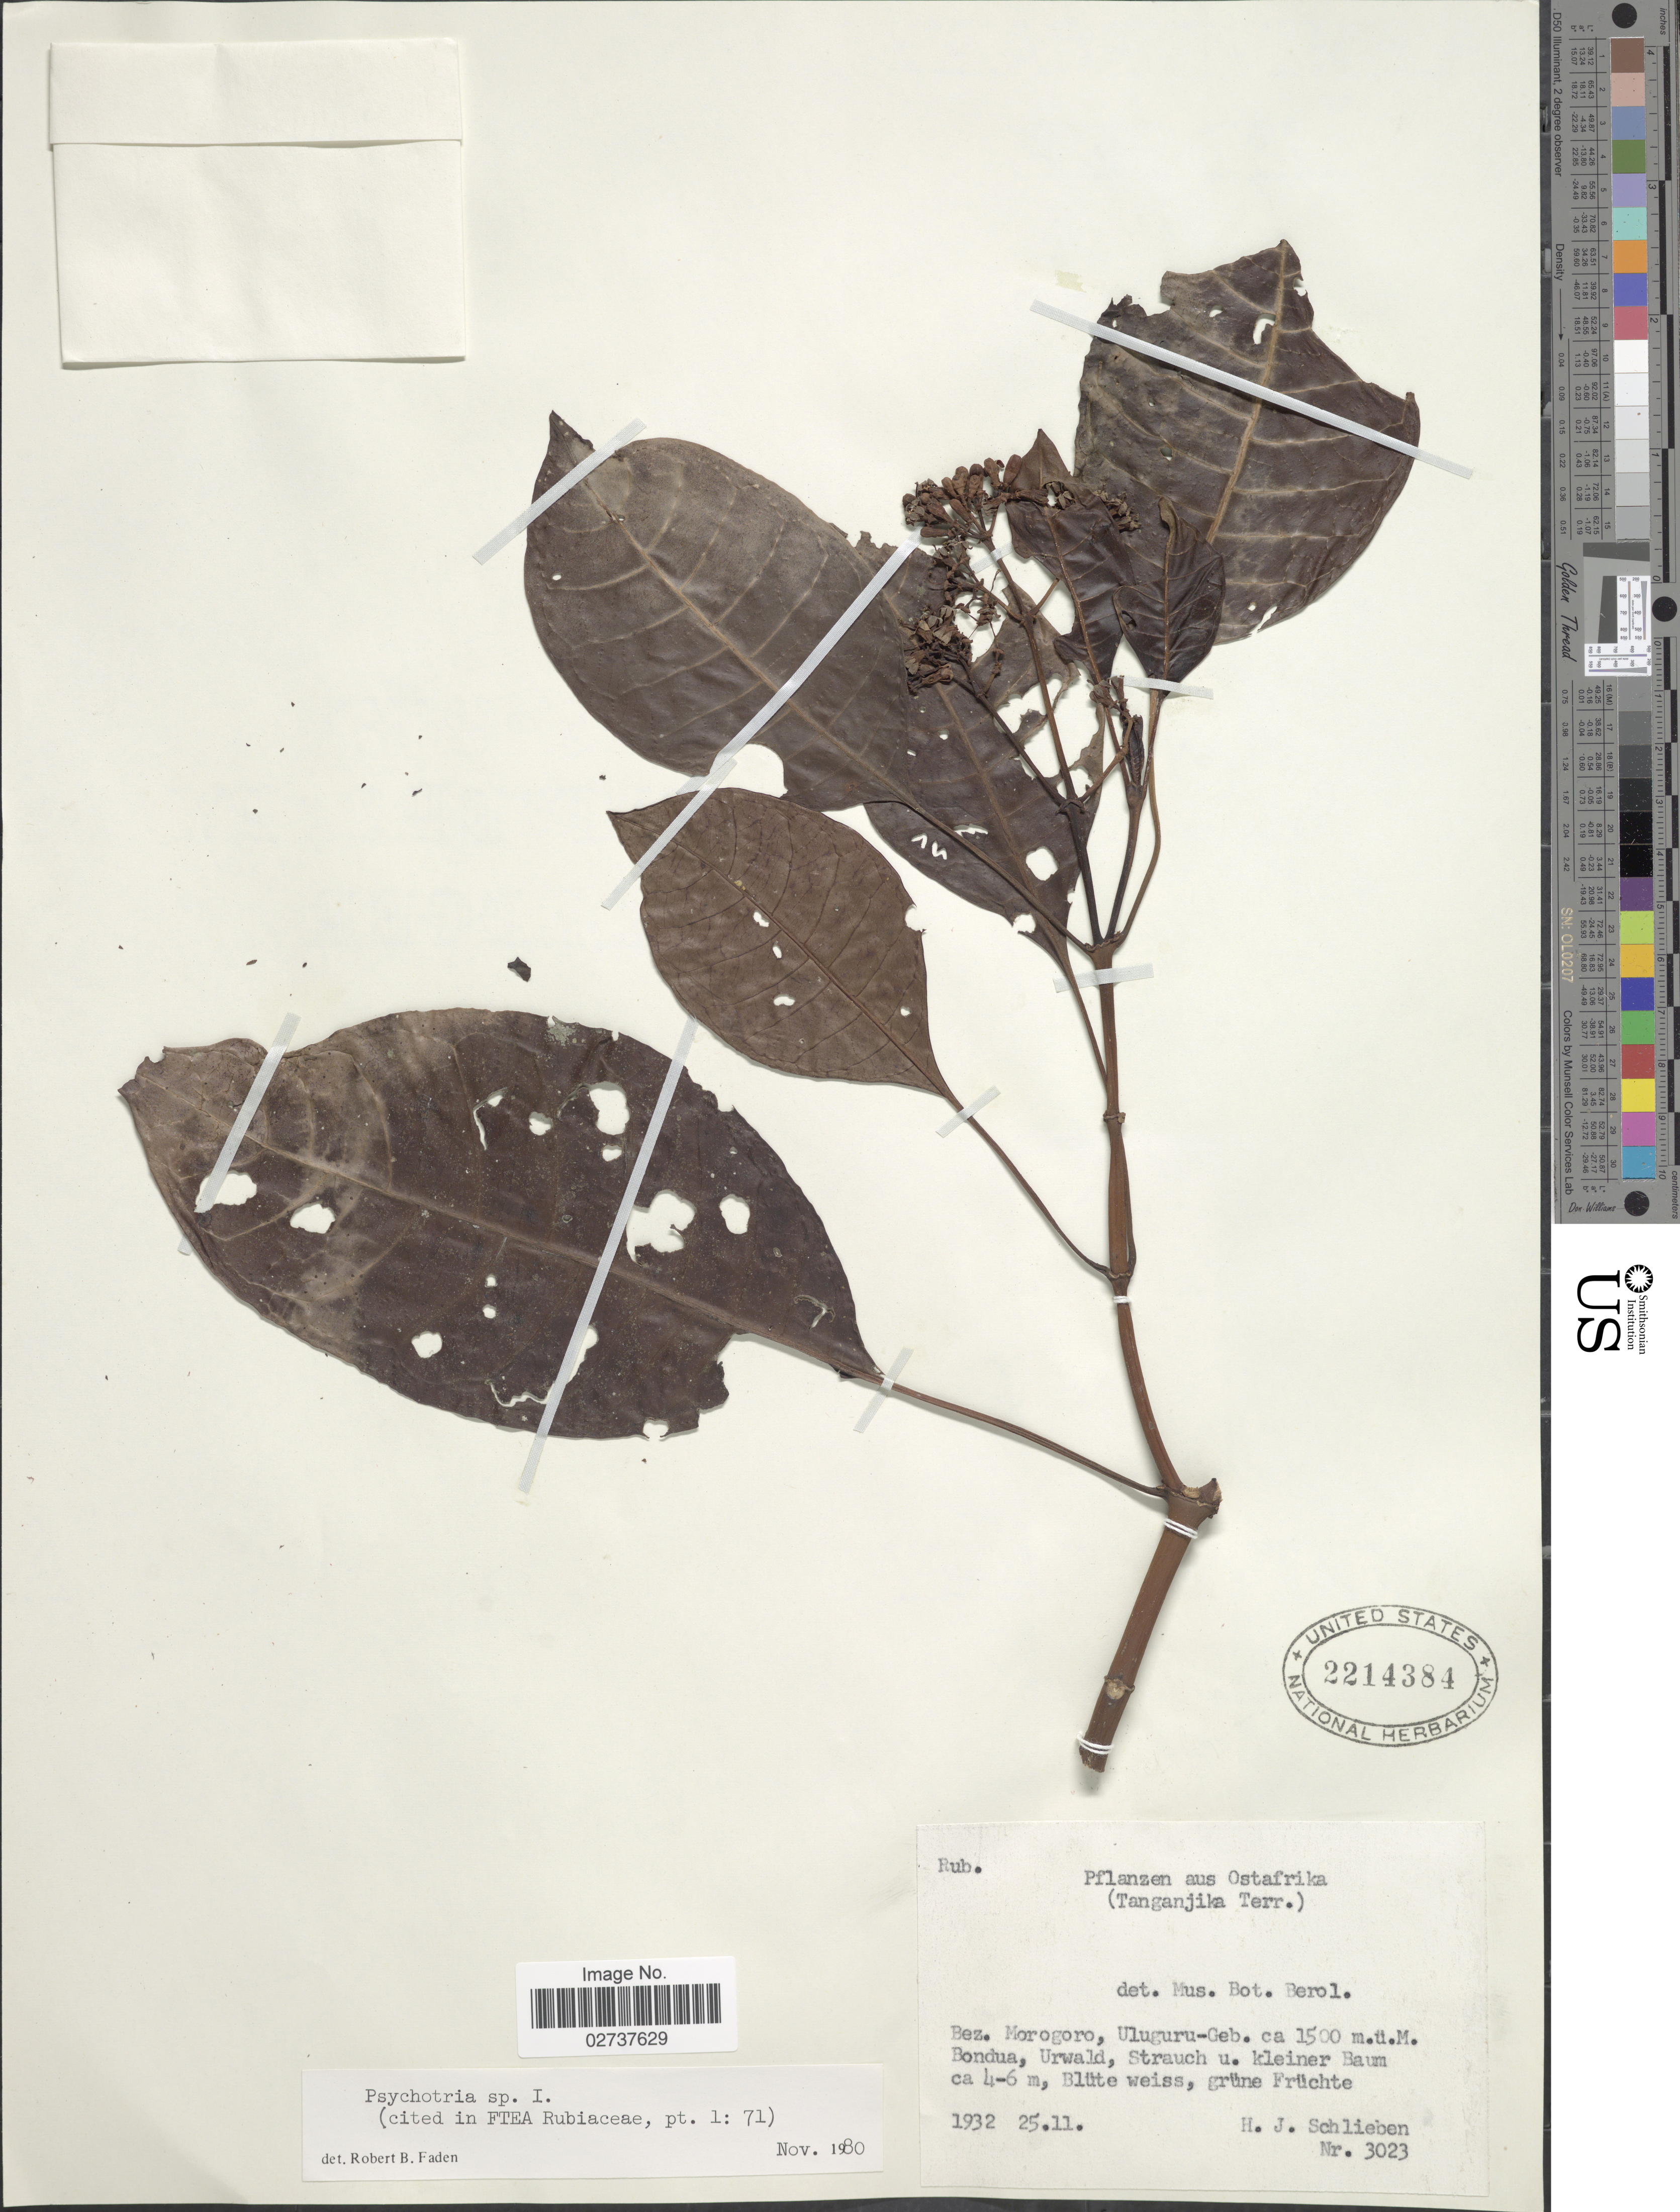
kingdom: Plantae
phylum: Tracheophyta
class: Magnoliopsida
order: Gentianales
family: Rubiaceae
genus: Psychotria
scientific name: Psychotria sp.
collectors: H. J. Schlieben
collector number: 3023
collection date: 1932-11-25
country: Tanzania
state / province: Morogoro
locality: Ostafrika (Tanganjika Terr.), Bez. Morogoro, Uluguru-Geb. Bondua, Urwald.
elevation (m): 1500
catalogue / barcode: US 2214384